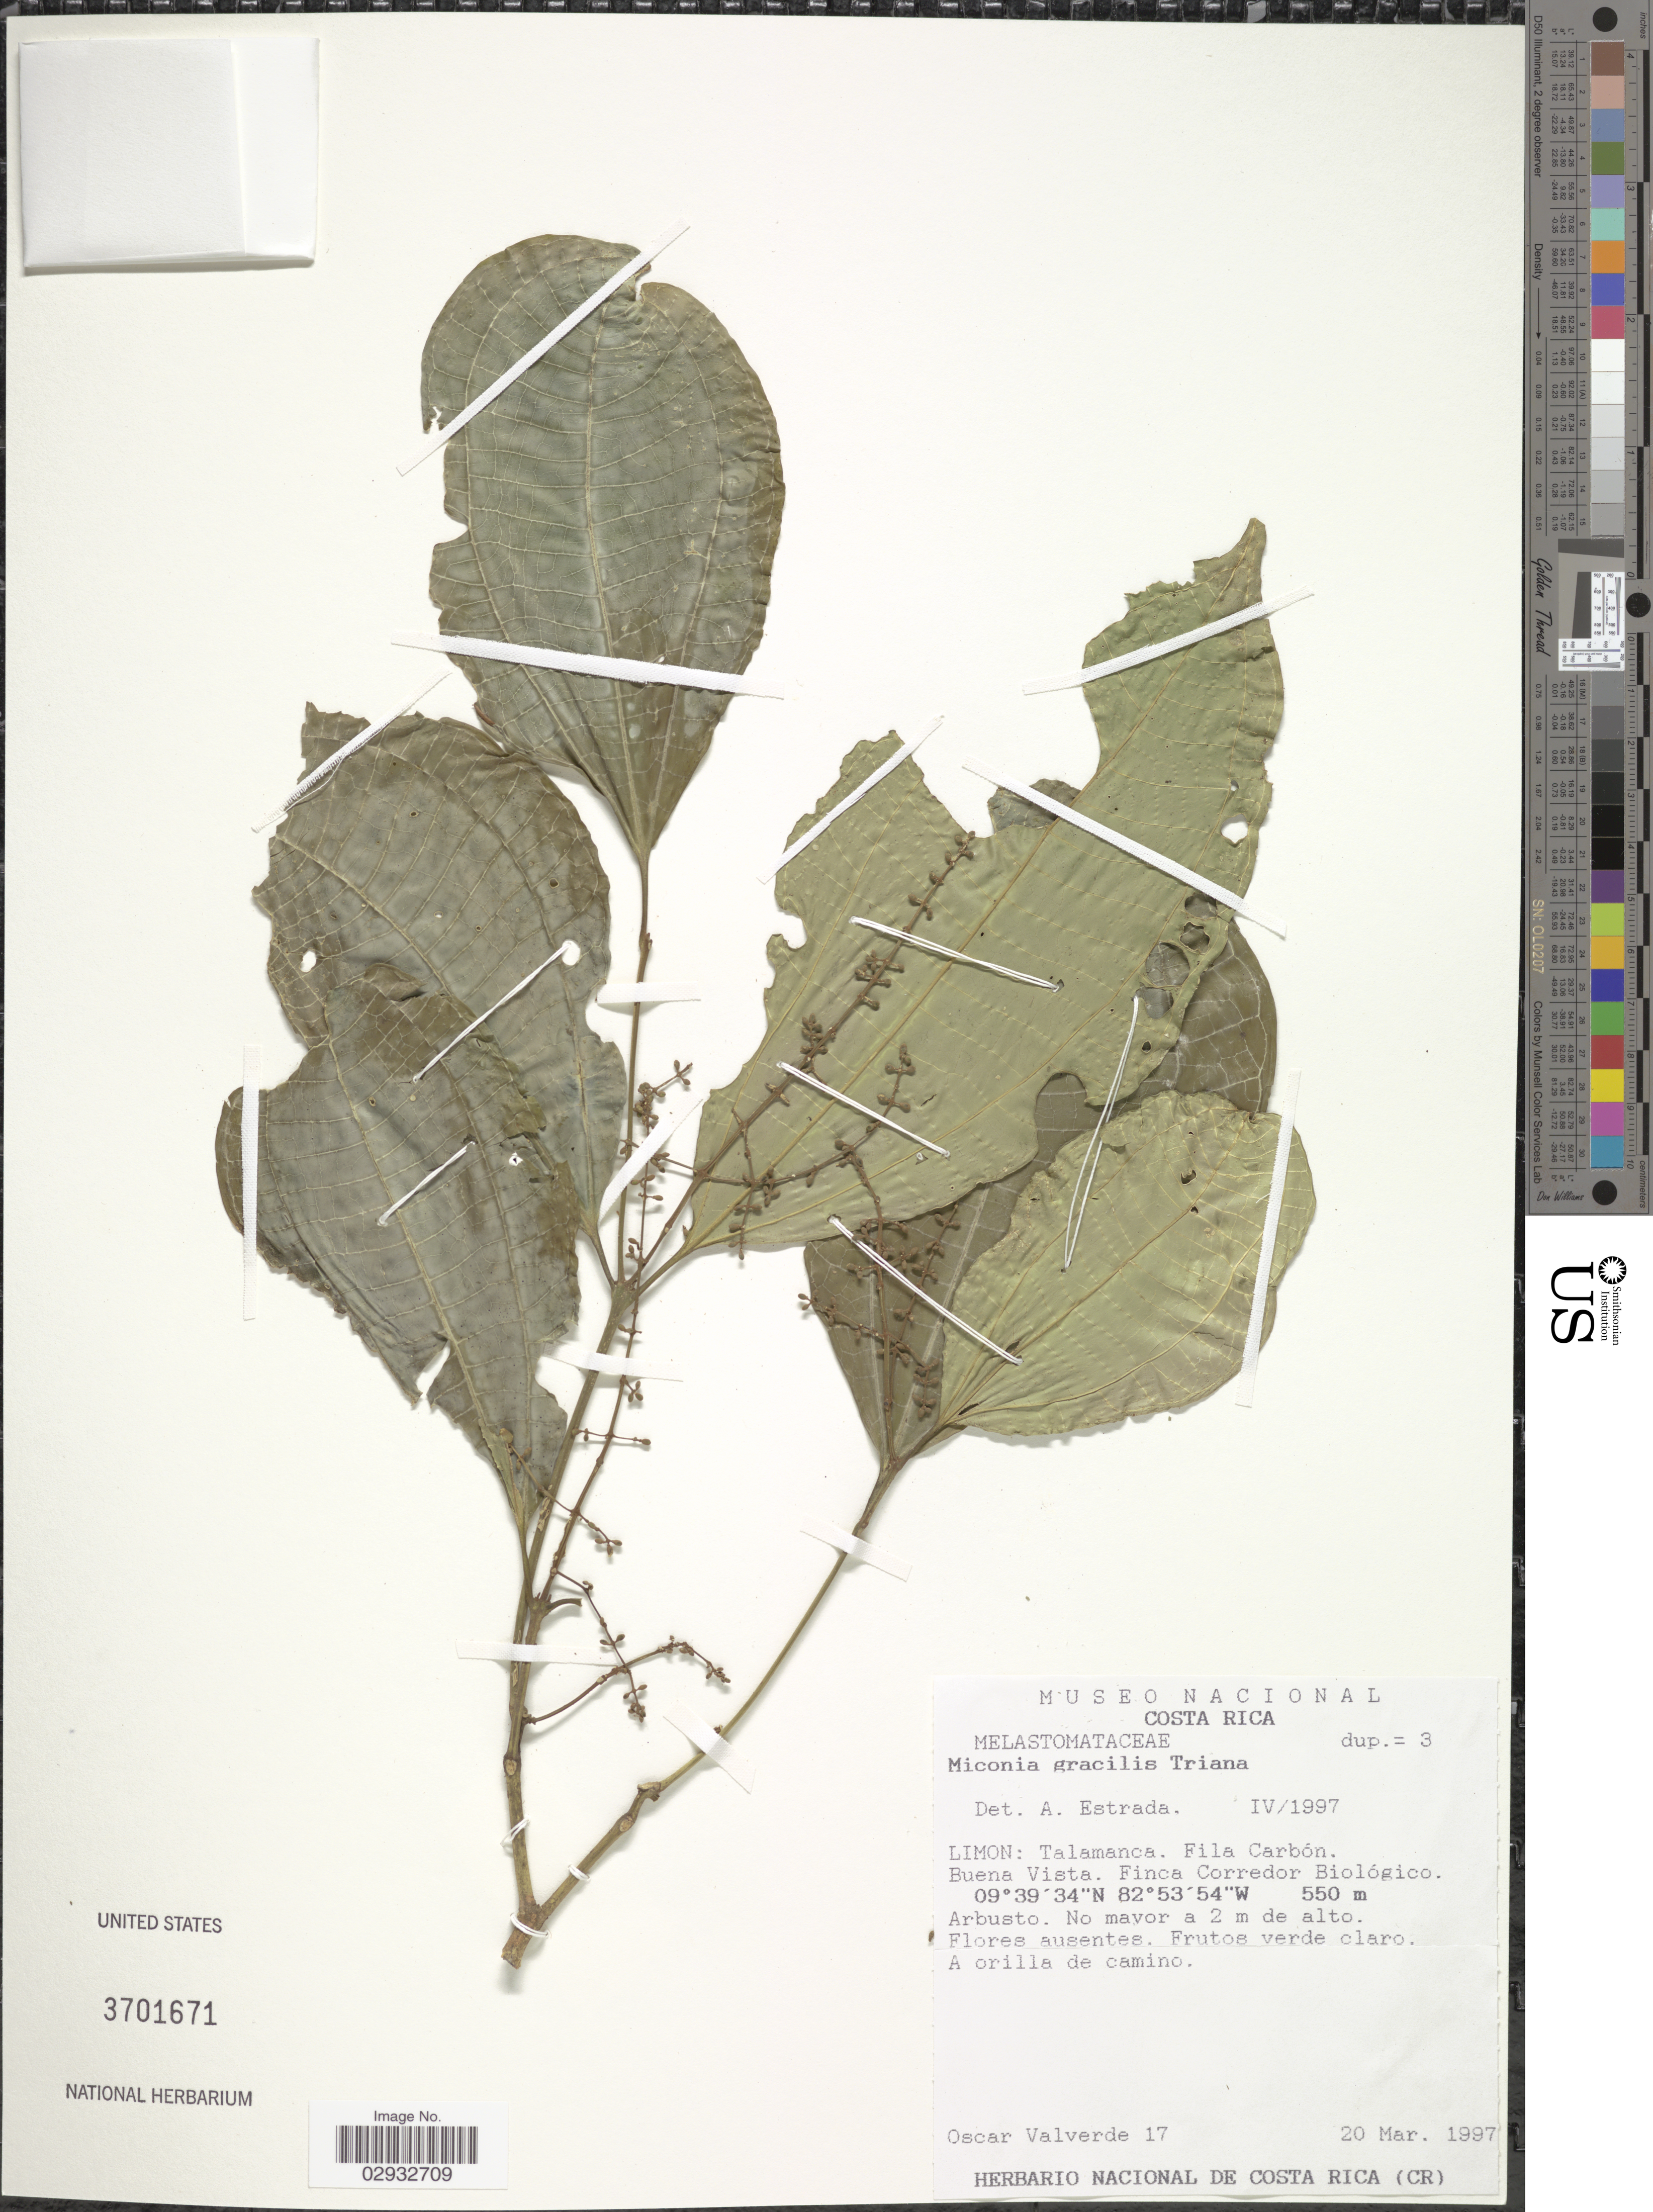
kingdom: Plantae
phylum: Tracheophyta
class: Magnoliopsida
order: Myrtales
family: Melastomataceae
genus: Miconia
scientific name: Miconia gracilis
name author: Triana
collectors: O. Valverde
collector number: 17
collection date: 1997-03-20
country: Costa Rica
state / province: Limón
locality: Talamanca. Fila Carbón. Buena Vista. Finca Corredor Biológico.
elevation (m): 550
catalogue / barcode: US 3701671